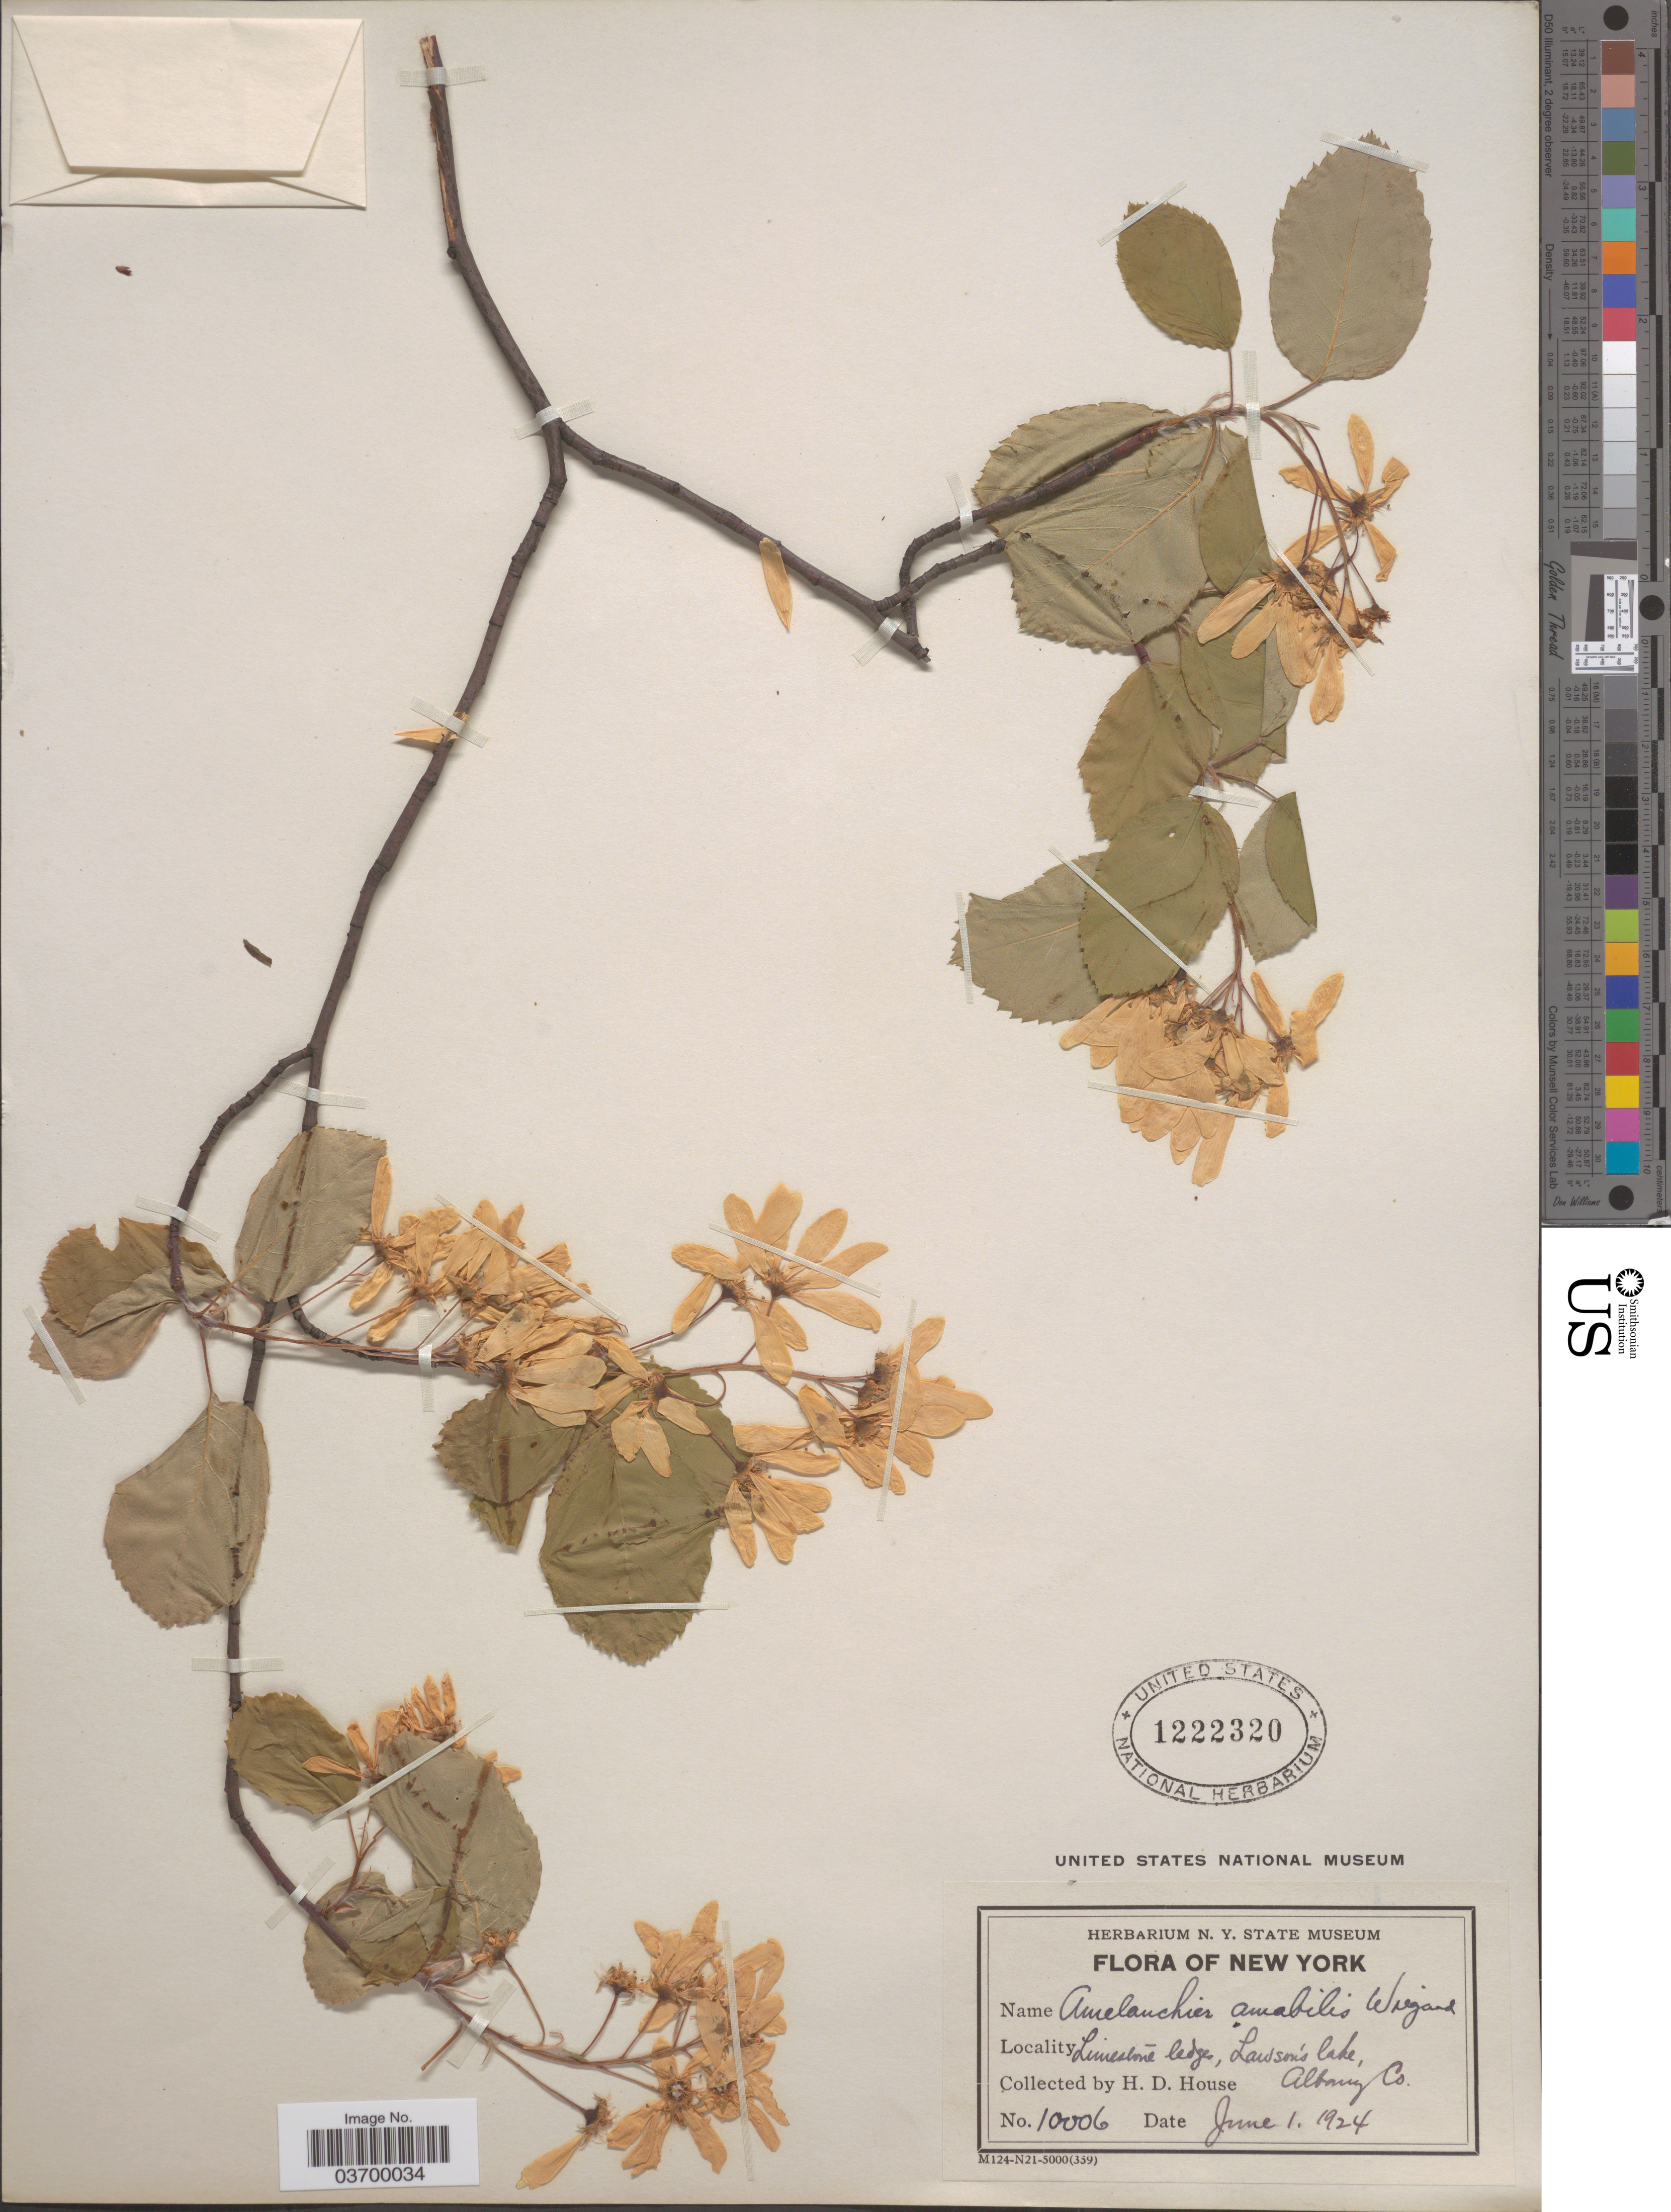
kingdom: Plantae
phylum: Tracheophyta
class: Magnoliopsida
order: Rosales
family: Rosaceae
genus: Amelanchier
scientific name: Amelanchier amabilis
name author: Wiegand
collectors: H. D. House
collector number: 10006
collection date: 1924-06-01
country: United States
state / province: New York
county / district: Albany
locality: Limestone ledges, Lawson's lake, Albany Co..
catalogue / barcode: US 1222320